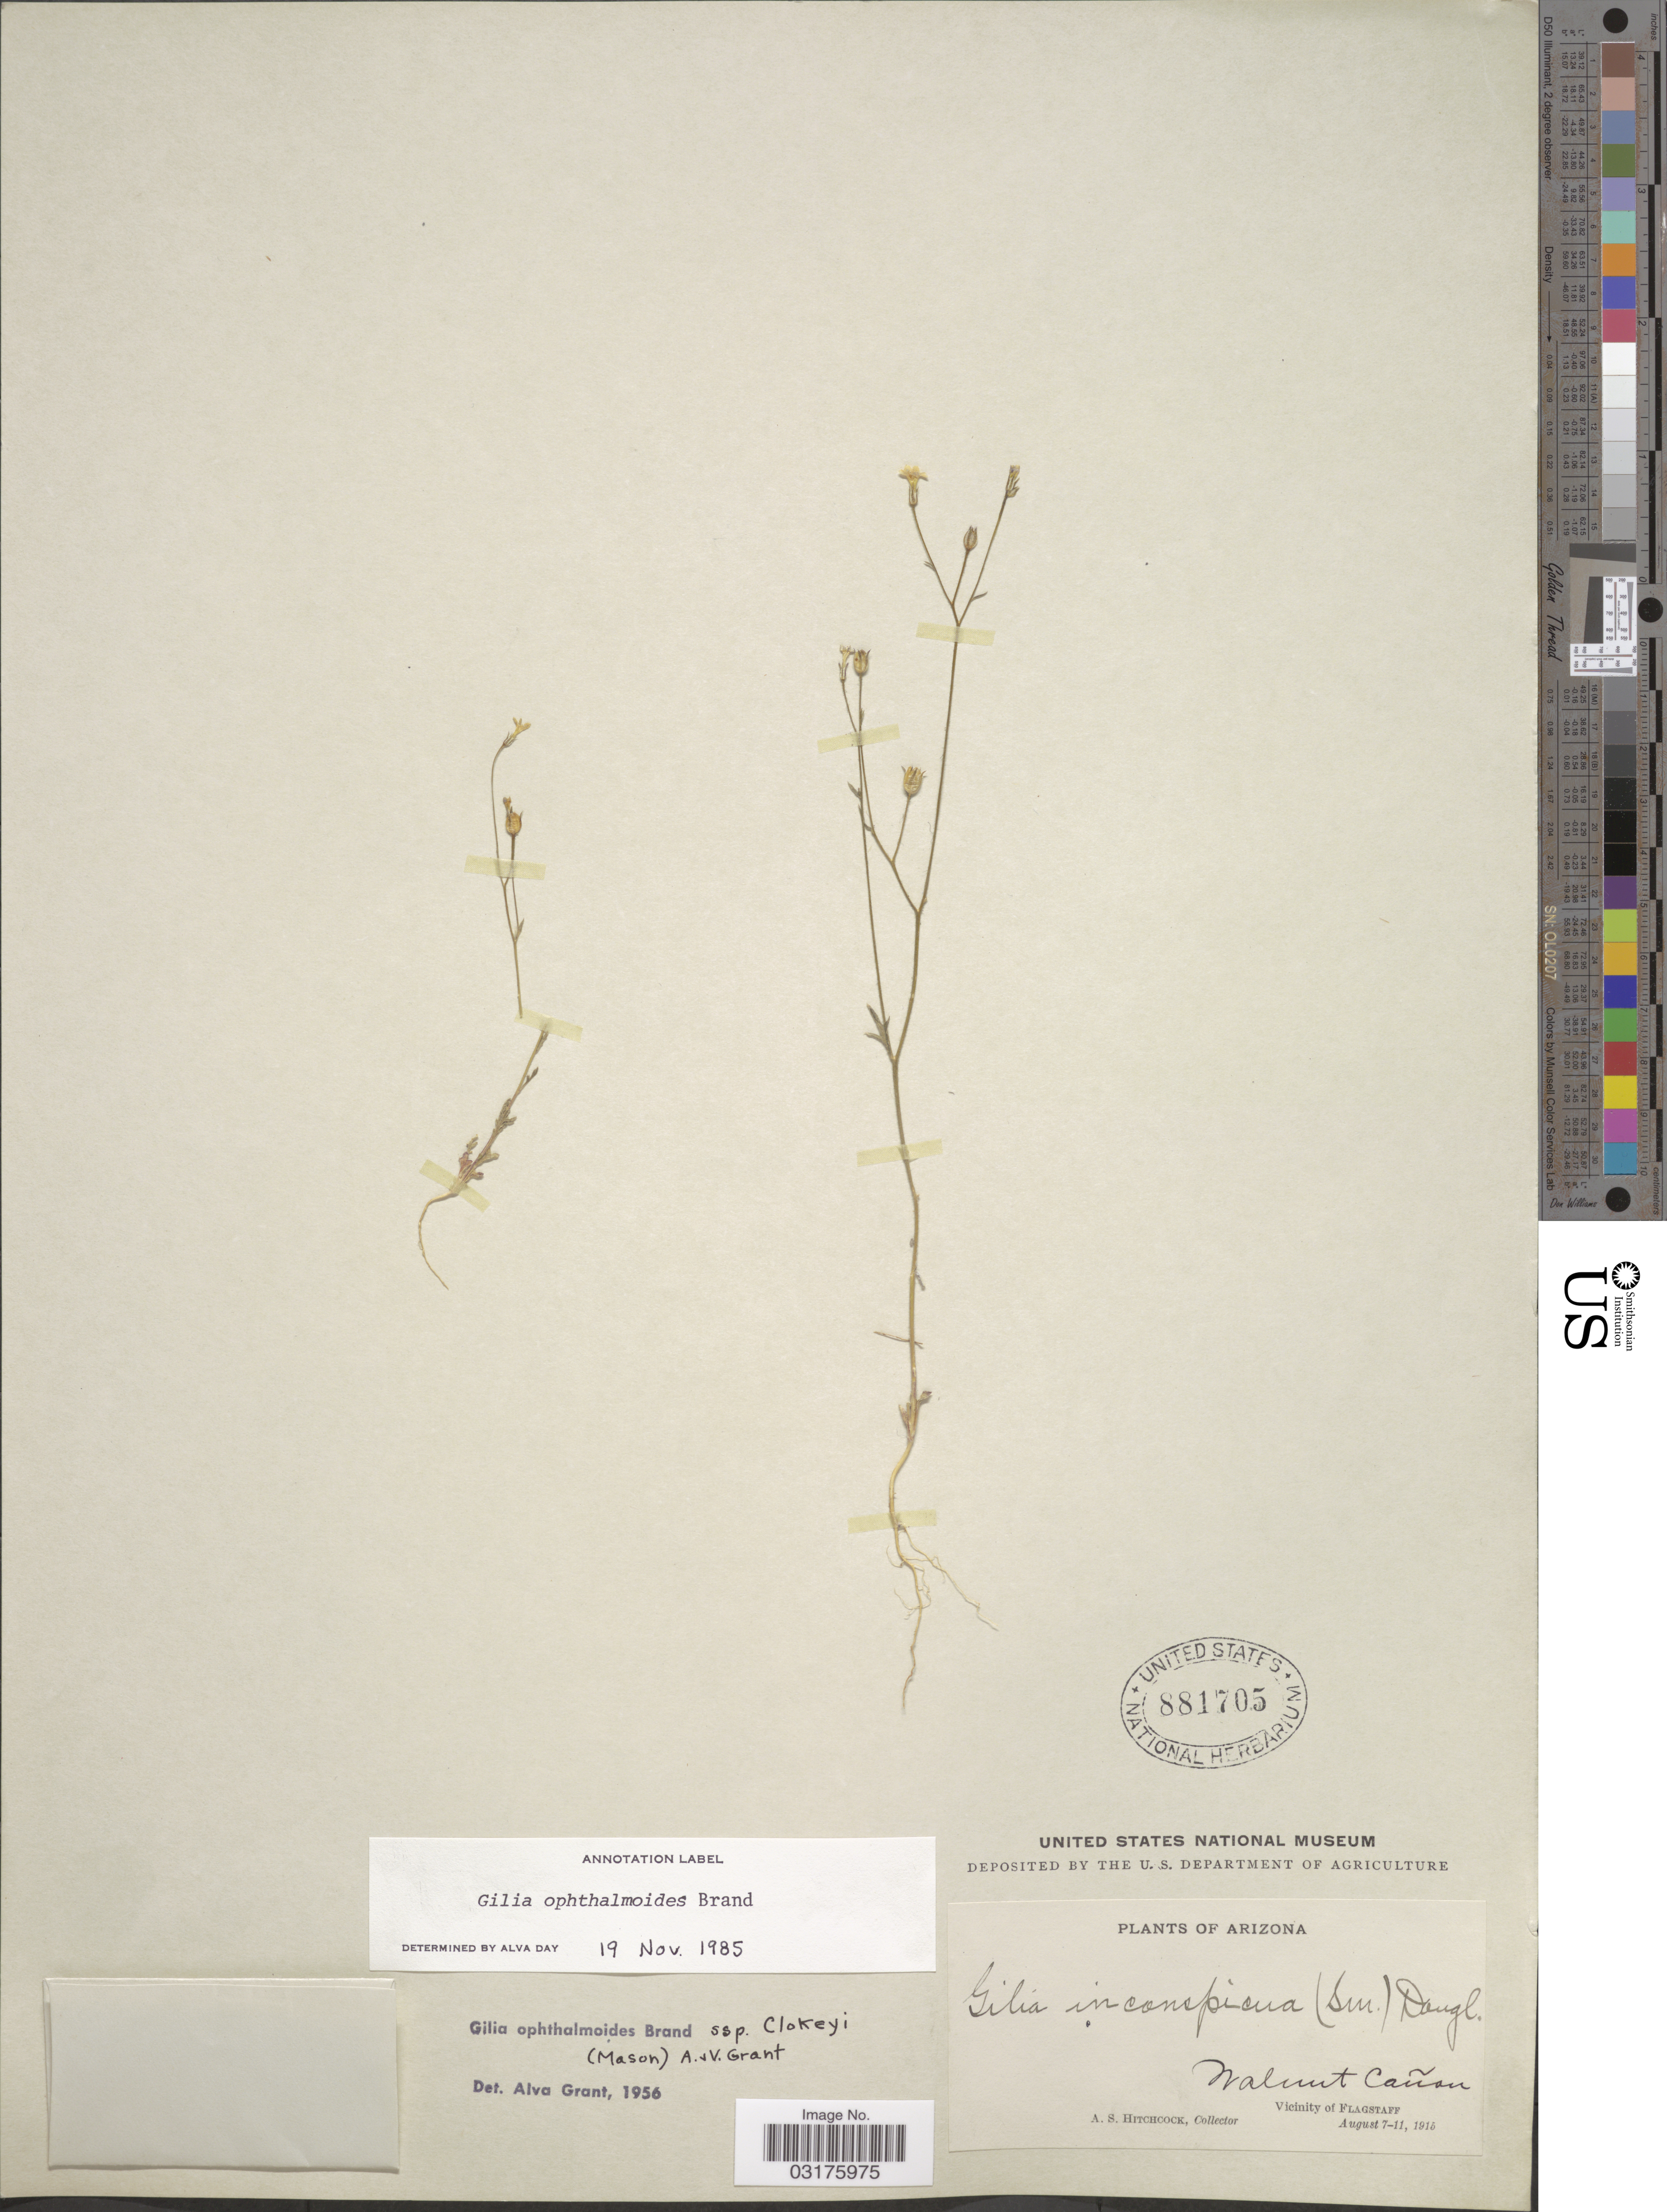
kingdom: Plantae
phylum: Tracheophyta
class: Magnoliopsida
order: Ericales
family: Polemoniaceae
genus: Gilia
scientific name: Gilia ophthalmoides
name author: Brand in Engl.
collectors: A. S. Hitchcock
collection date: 1915-08-07/1915-08-11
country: United States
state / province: Arizona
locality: Walnut Cañon, Vicinity of Flagstaff.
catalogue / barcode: US 881705